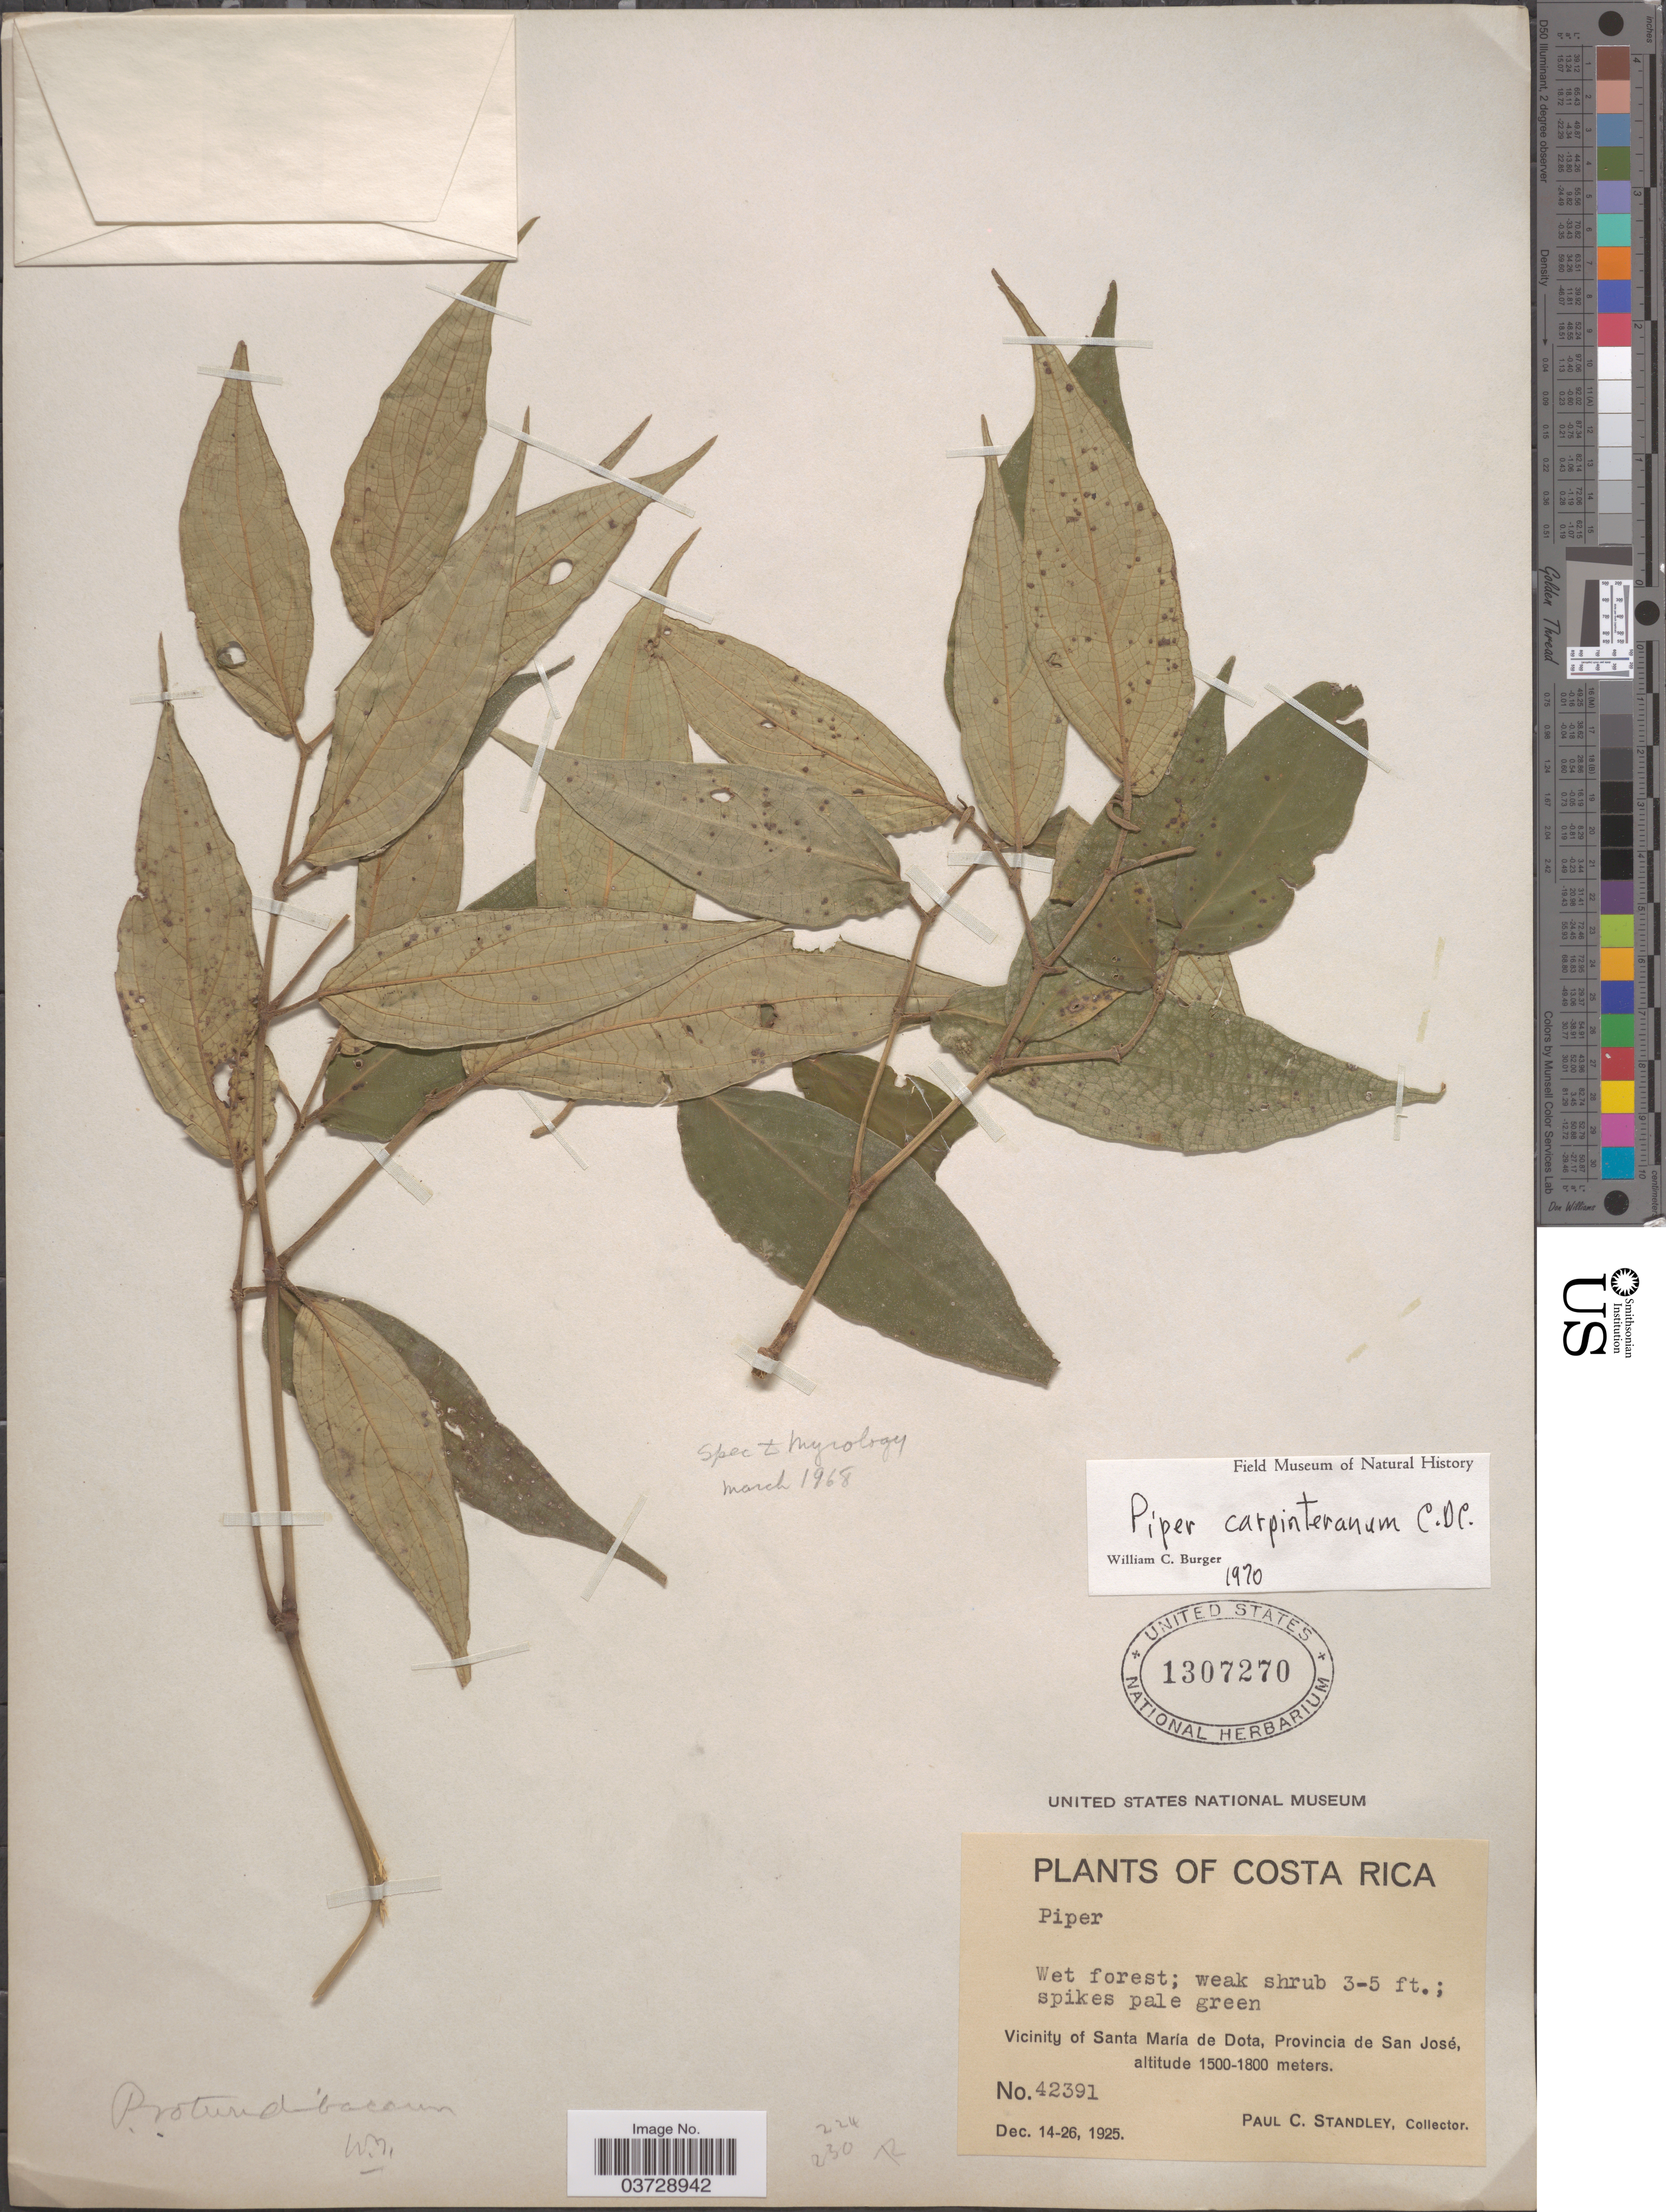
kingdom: Plantae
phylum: Tracheophyta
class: Magnoliopsida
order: Piperales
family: Piperaceae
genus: Piper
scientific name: Piper carpinteranum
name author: C. DC.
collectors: P. C. Standley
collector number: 42391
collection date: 1926-12-14/1926-12-26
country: Costa Rica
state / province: San José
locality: Vicinity of Santa María de Dota.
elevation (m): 1500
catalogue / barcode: US 1307270